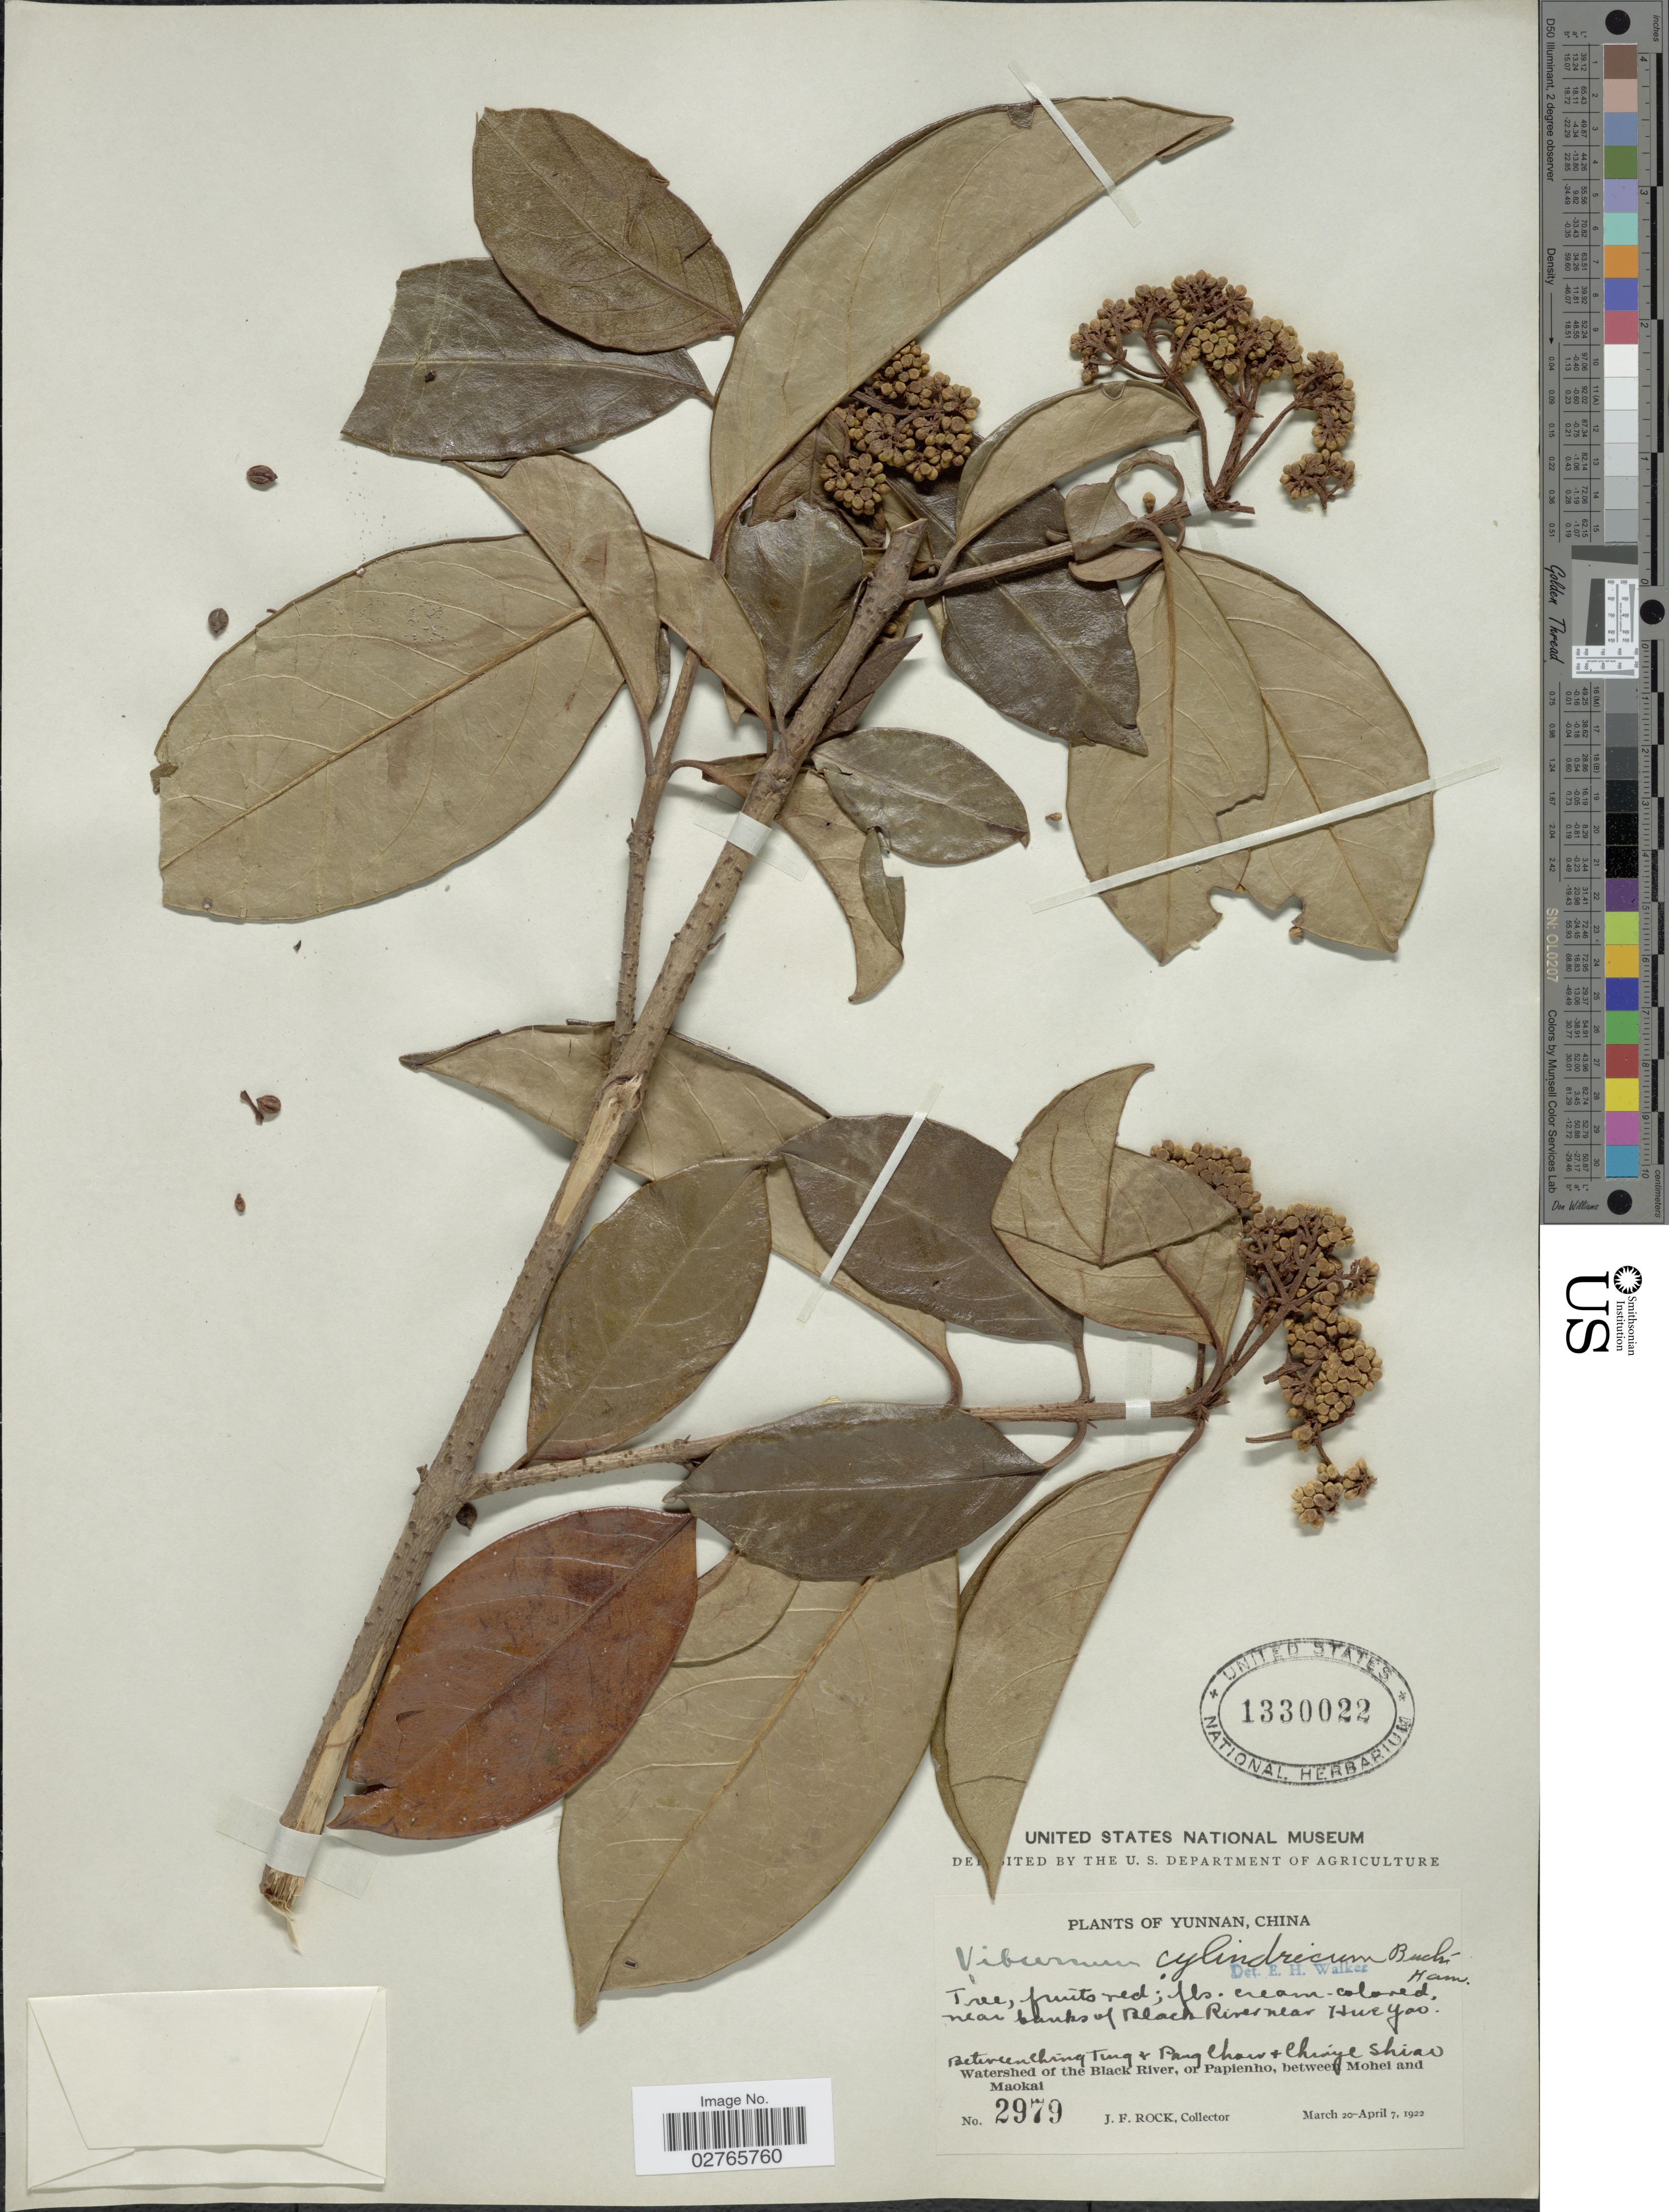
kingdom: Plantae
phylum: Tracheophyta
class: Magnoliopsida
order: Dipsacales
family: Viburnaceae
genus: Viburnum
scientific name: Viburnum cylindricum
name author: Buch.-Ham.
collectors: J. Rock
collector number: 2979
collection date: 1922-03-20/1922-04-07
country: China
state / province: Yunnan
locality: Near banks of Black River near Hue Yao. Between Ching Ting + Pang Chow + Chiaye Shiao. Watershed of the Black River, or Papienho, between Mohei and Maokai.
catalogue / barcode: US 1330022